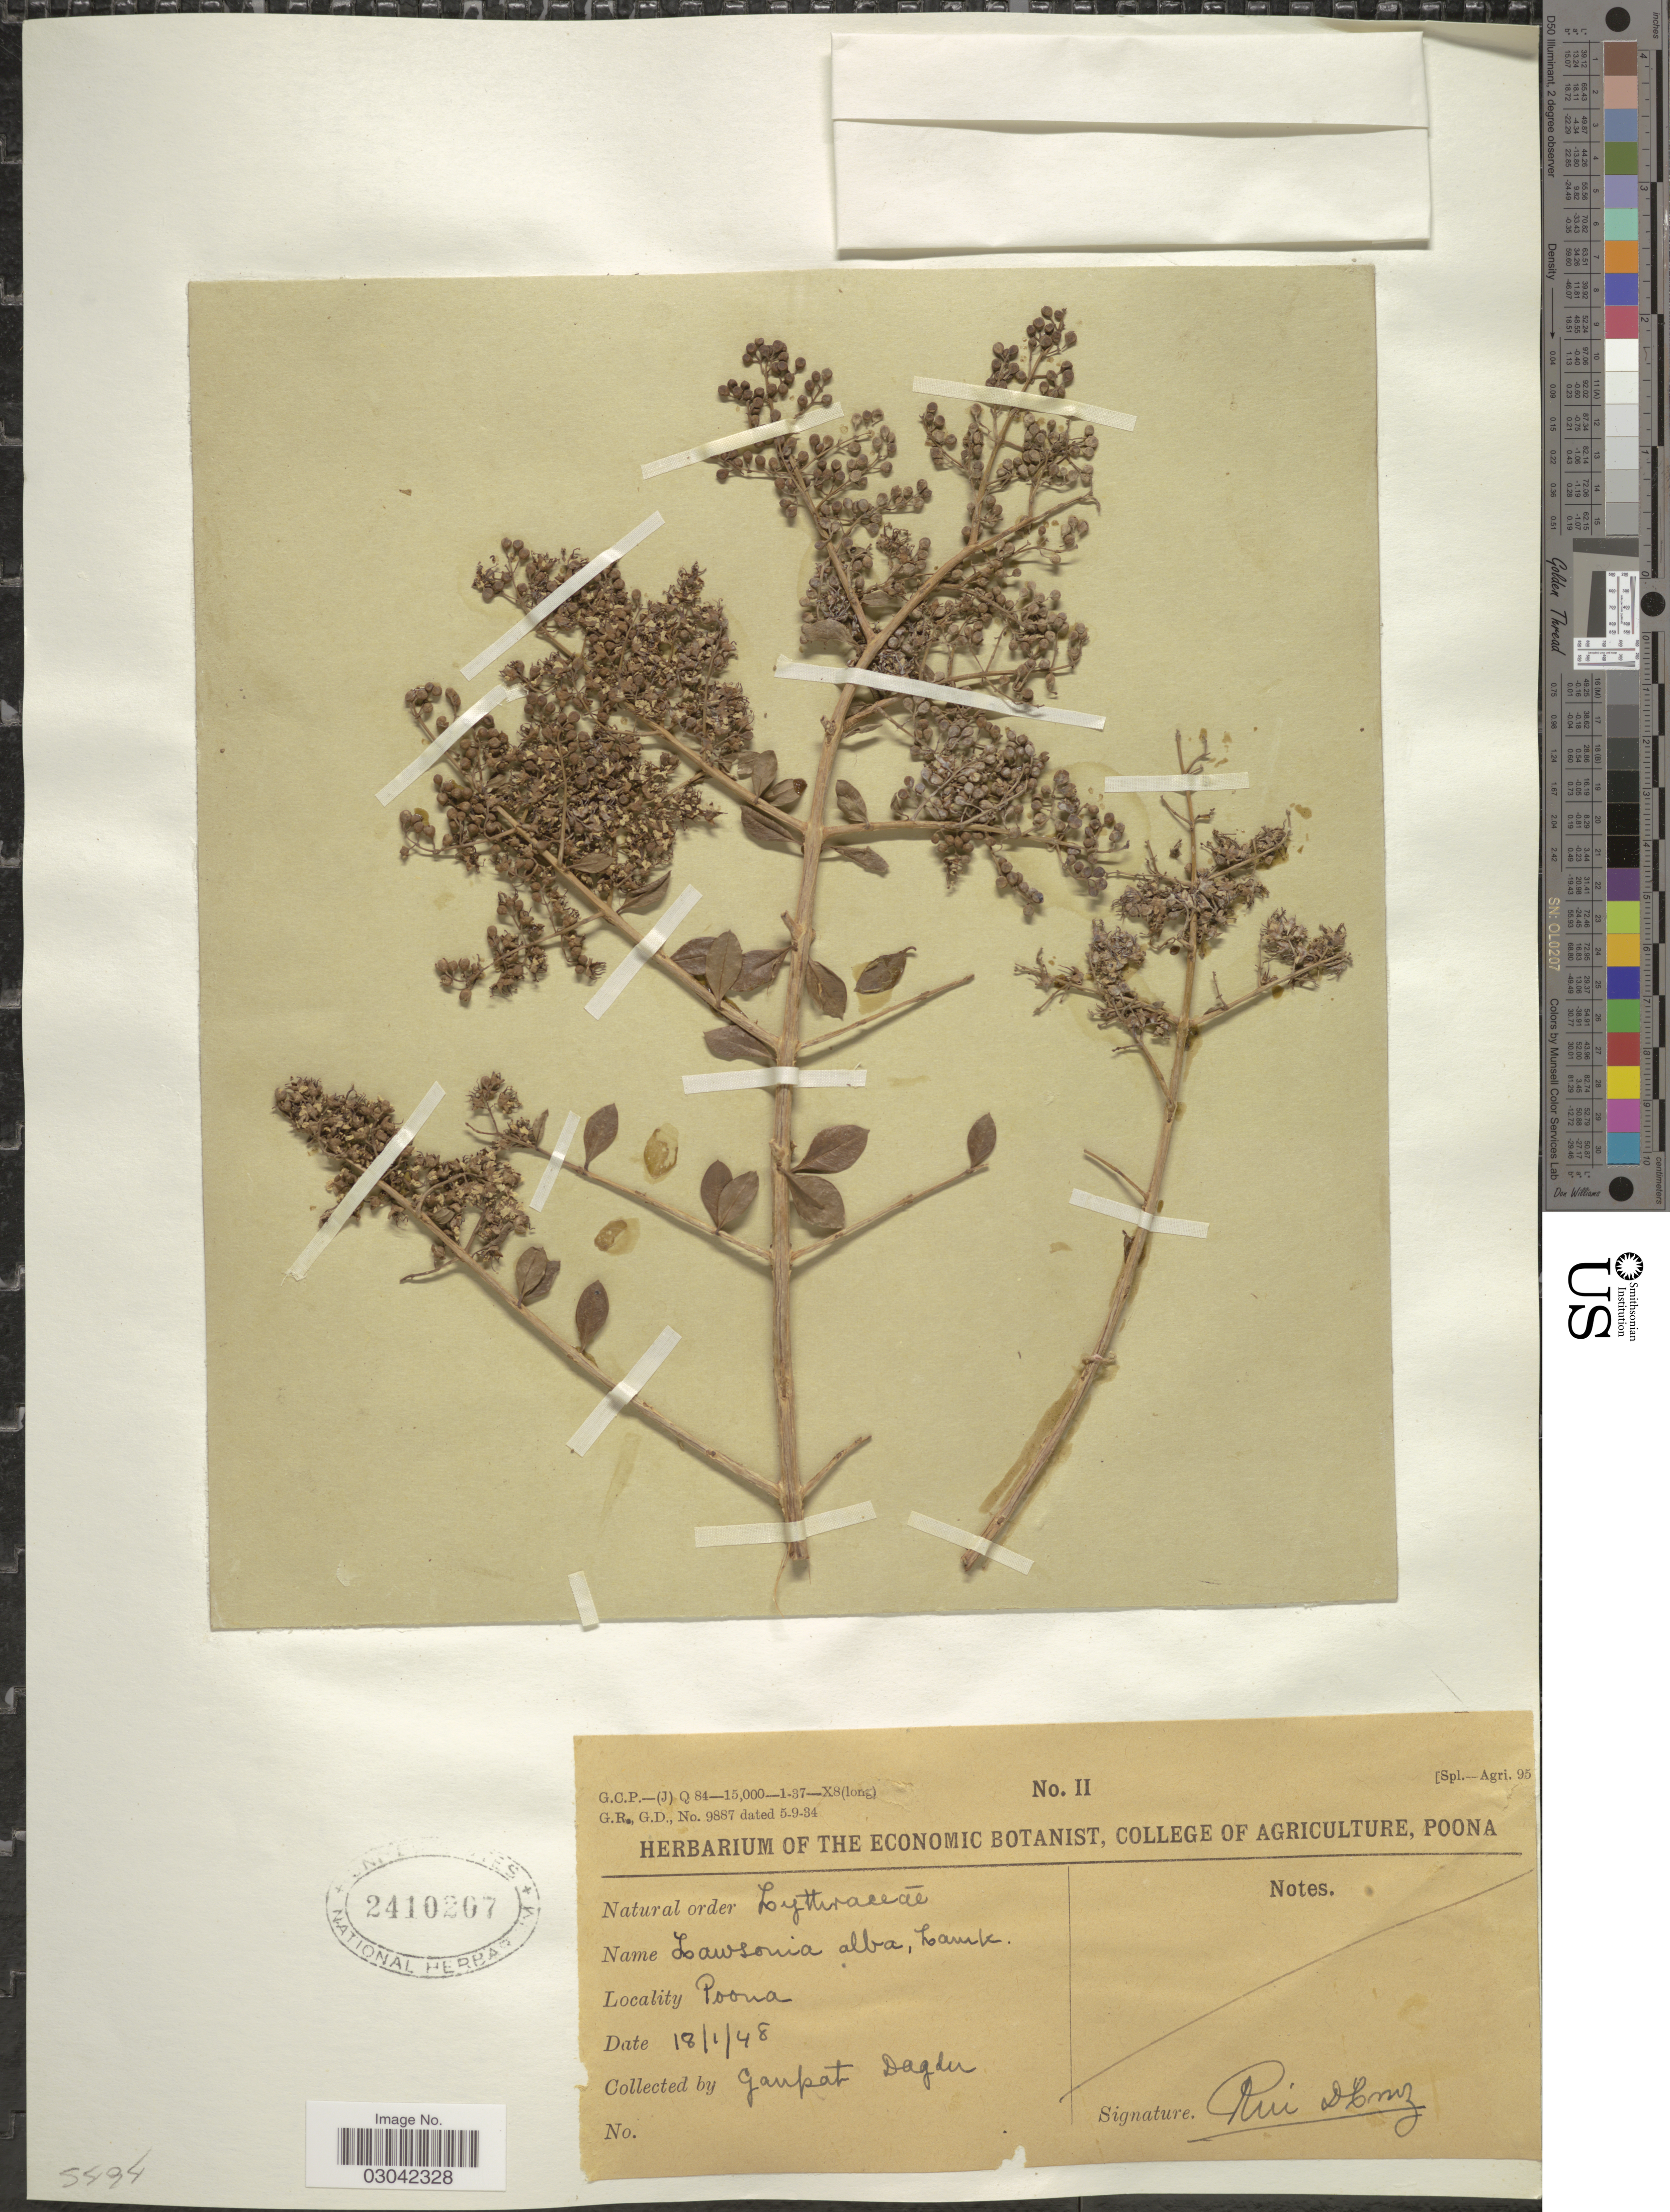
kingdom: Plantae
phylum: Tracheophyta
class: Magnoliopsida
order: Myrtales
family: Lythraceae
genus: Lawsonia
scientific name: Lawsonia inermis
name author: L.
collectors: G. Dagdu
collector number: II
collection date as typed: Transcribed d/m/y: 18/1/48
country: India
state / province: Maharashtra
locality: Poona.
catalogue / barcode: US 2410207